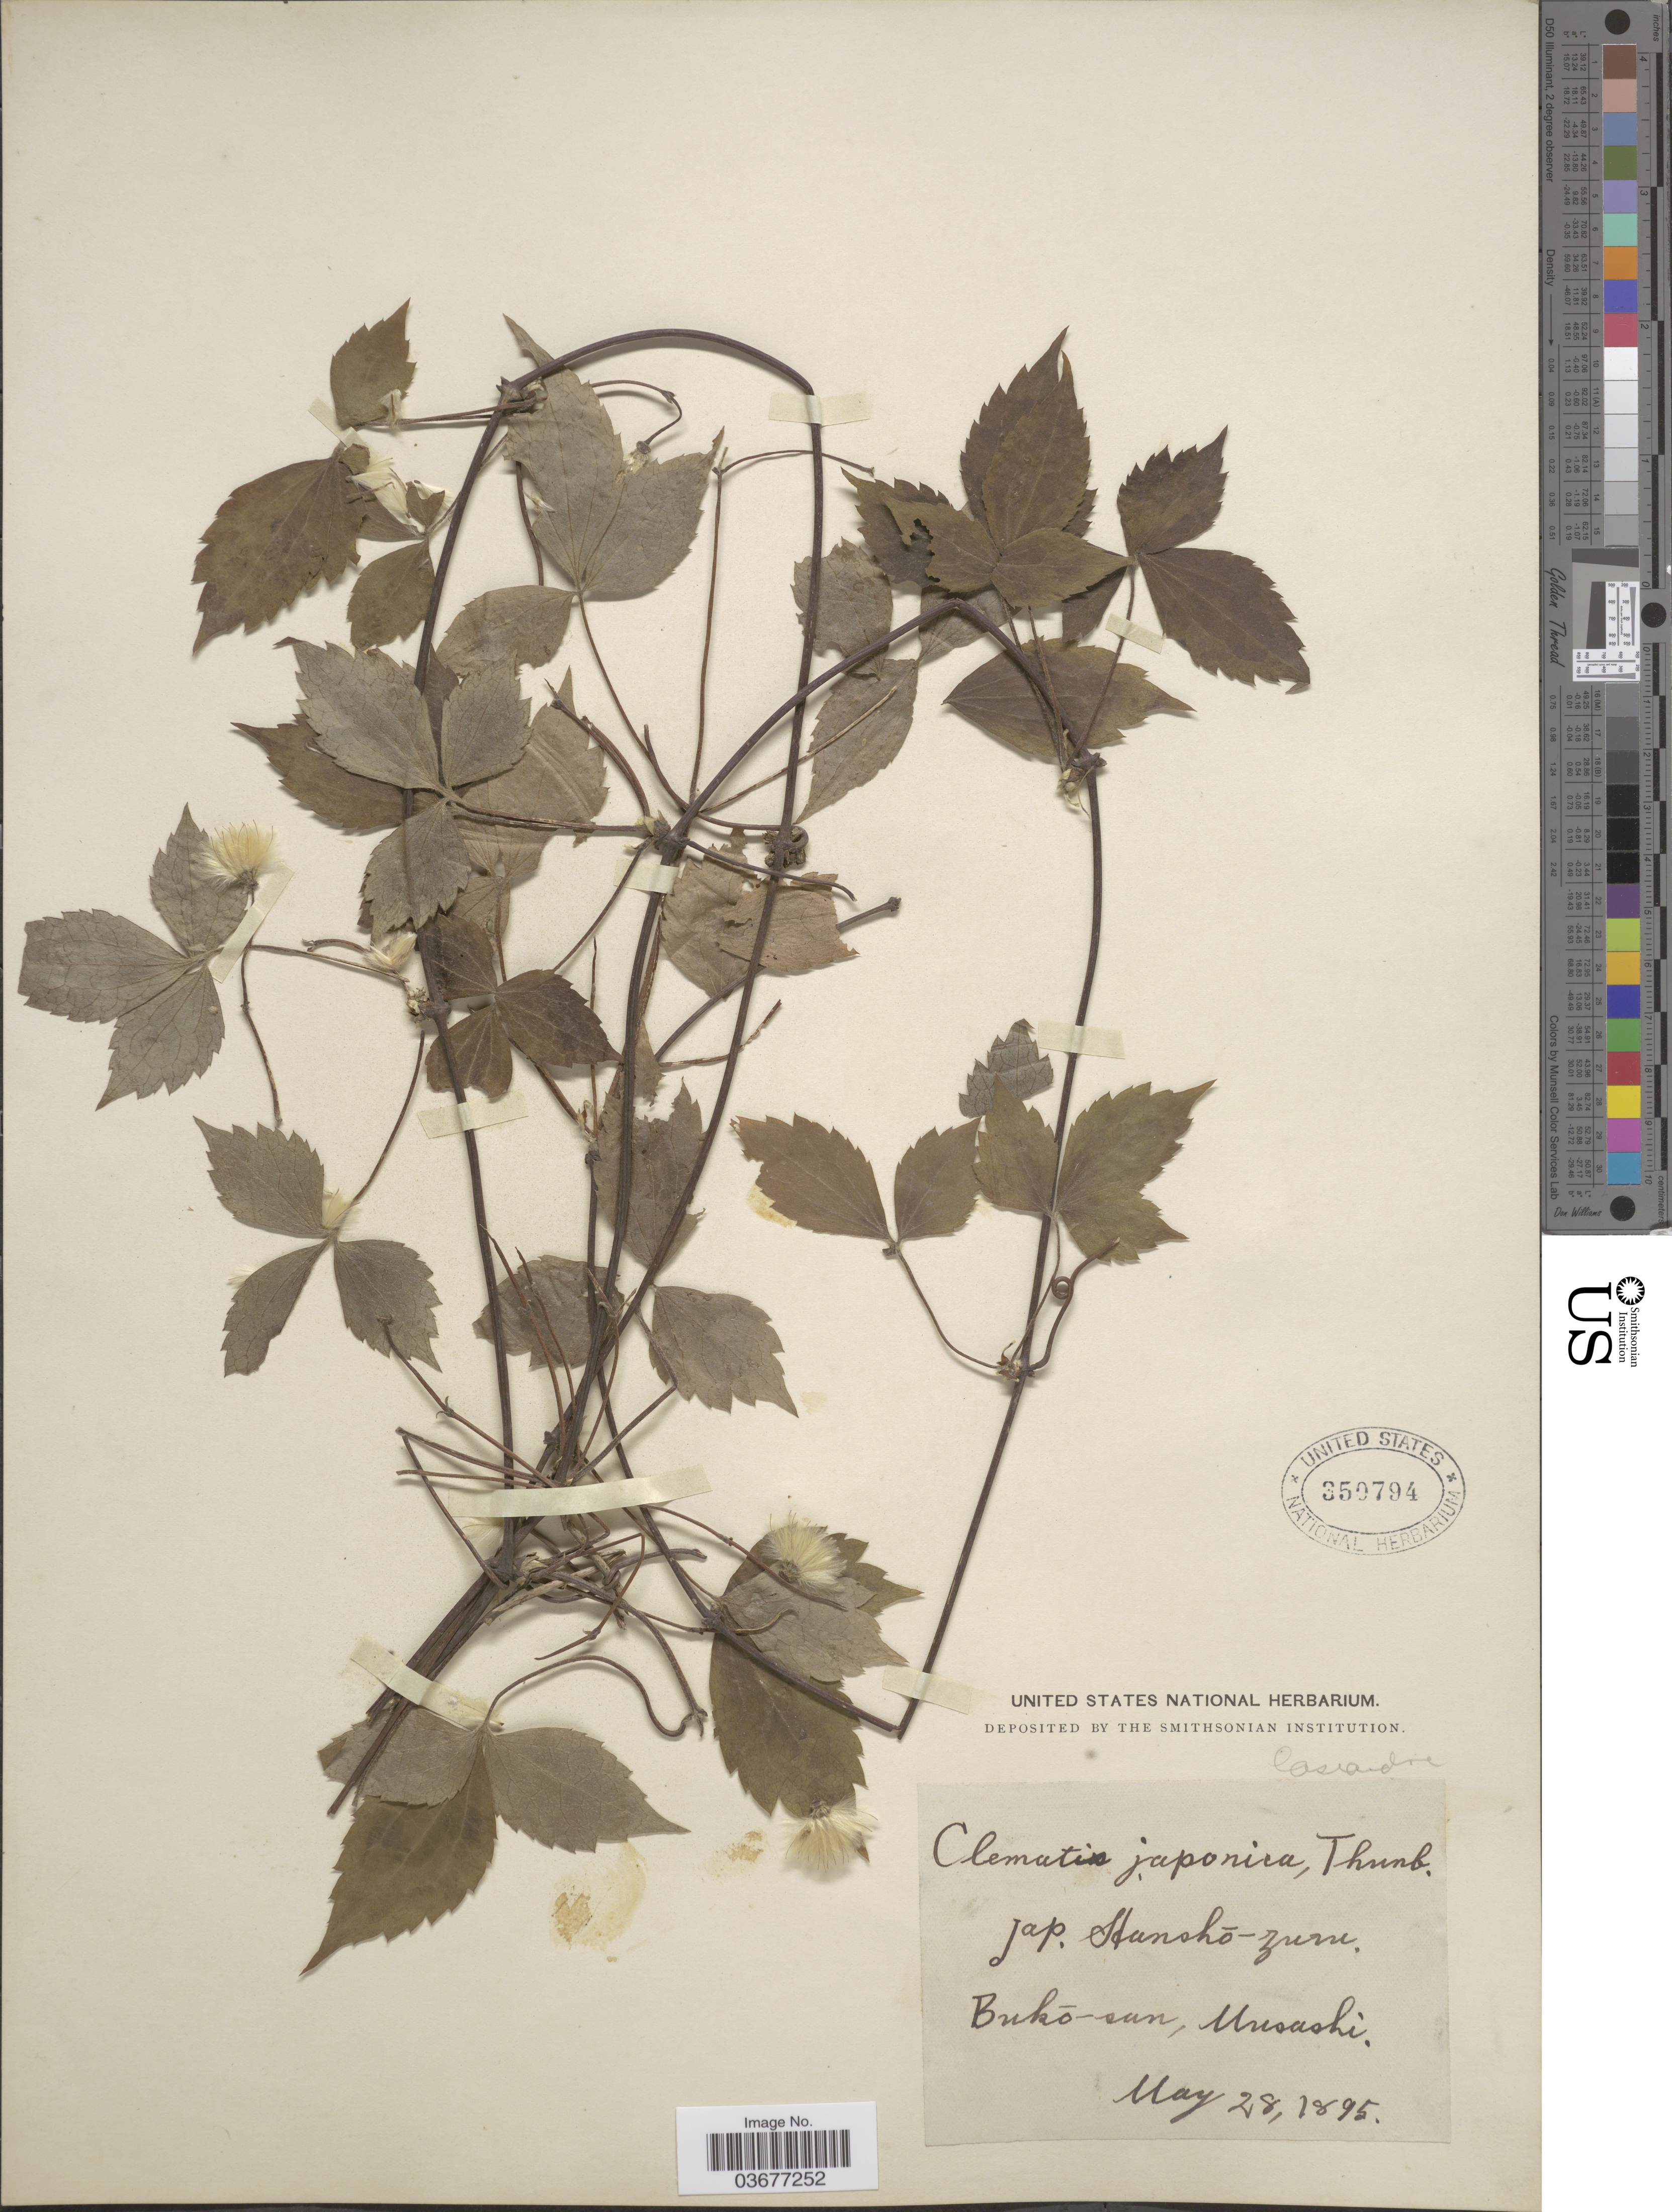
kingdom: Plantae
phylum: Tracheophyta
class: Magnoliopsida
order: Ranunculales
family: Ranunculaceae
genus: Clematis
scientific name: Clematis japonica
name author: Thunb.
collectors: Musashi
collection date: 1895-05-28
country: Japan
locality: Buko-san.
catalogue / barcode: US 350794